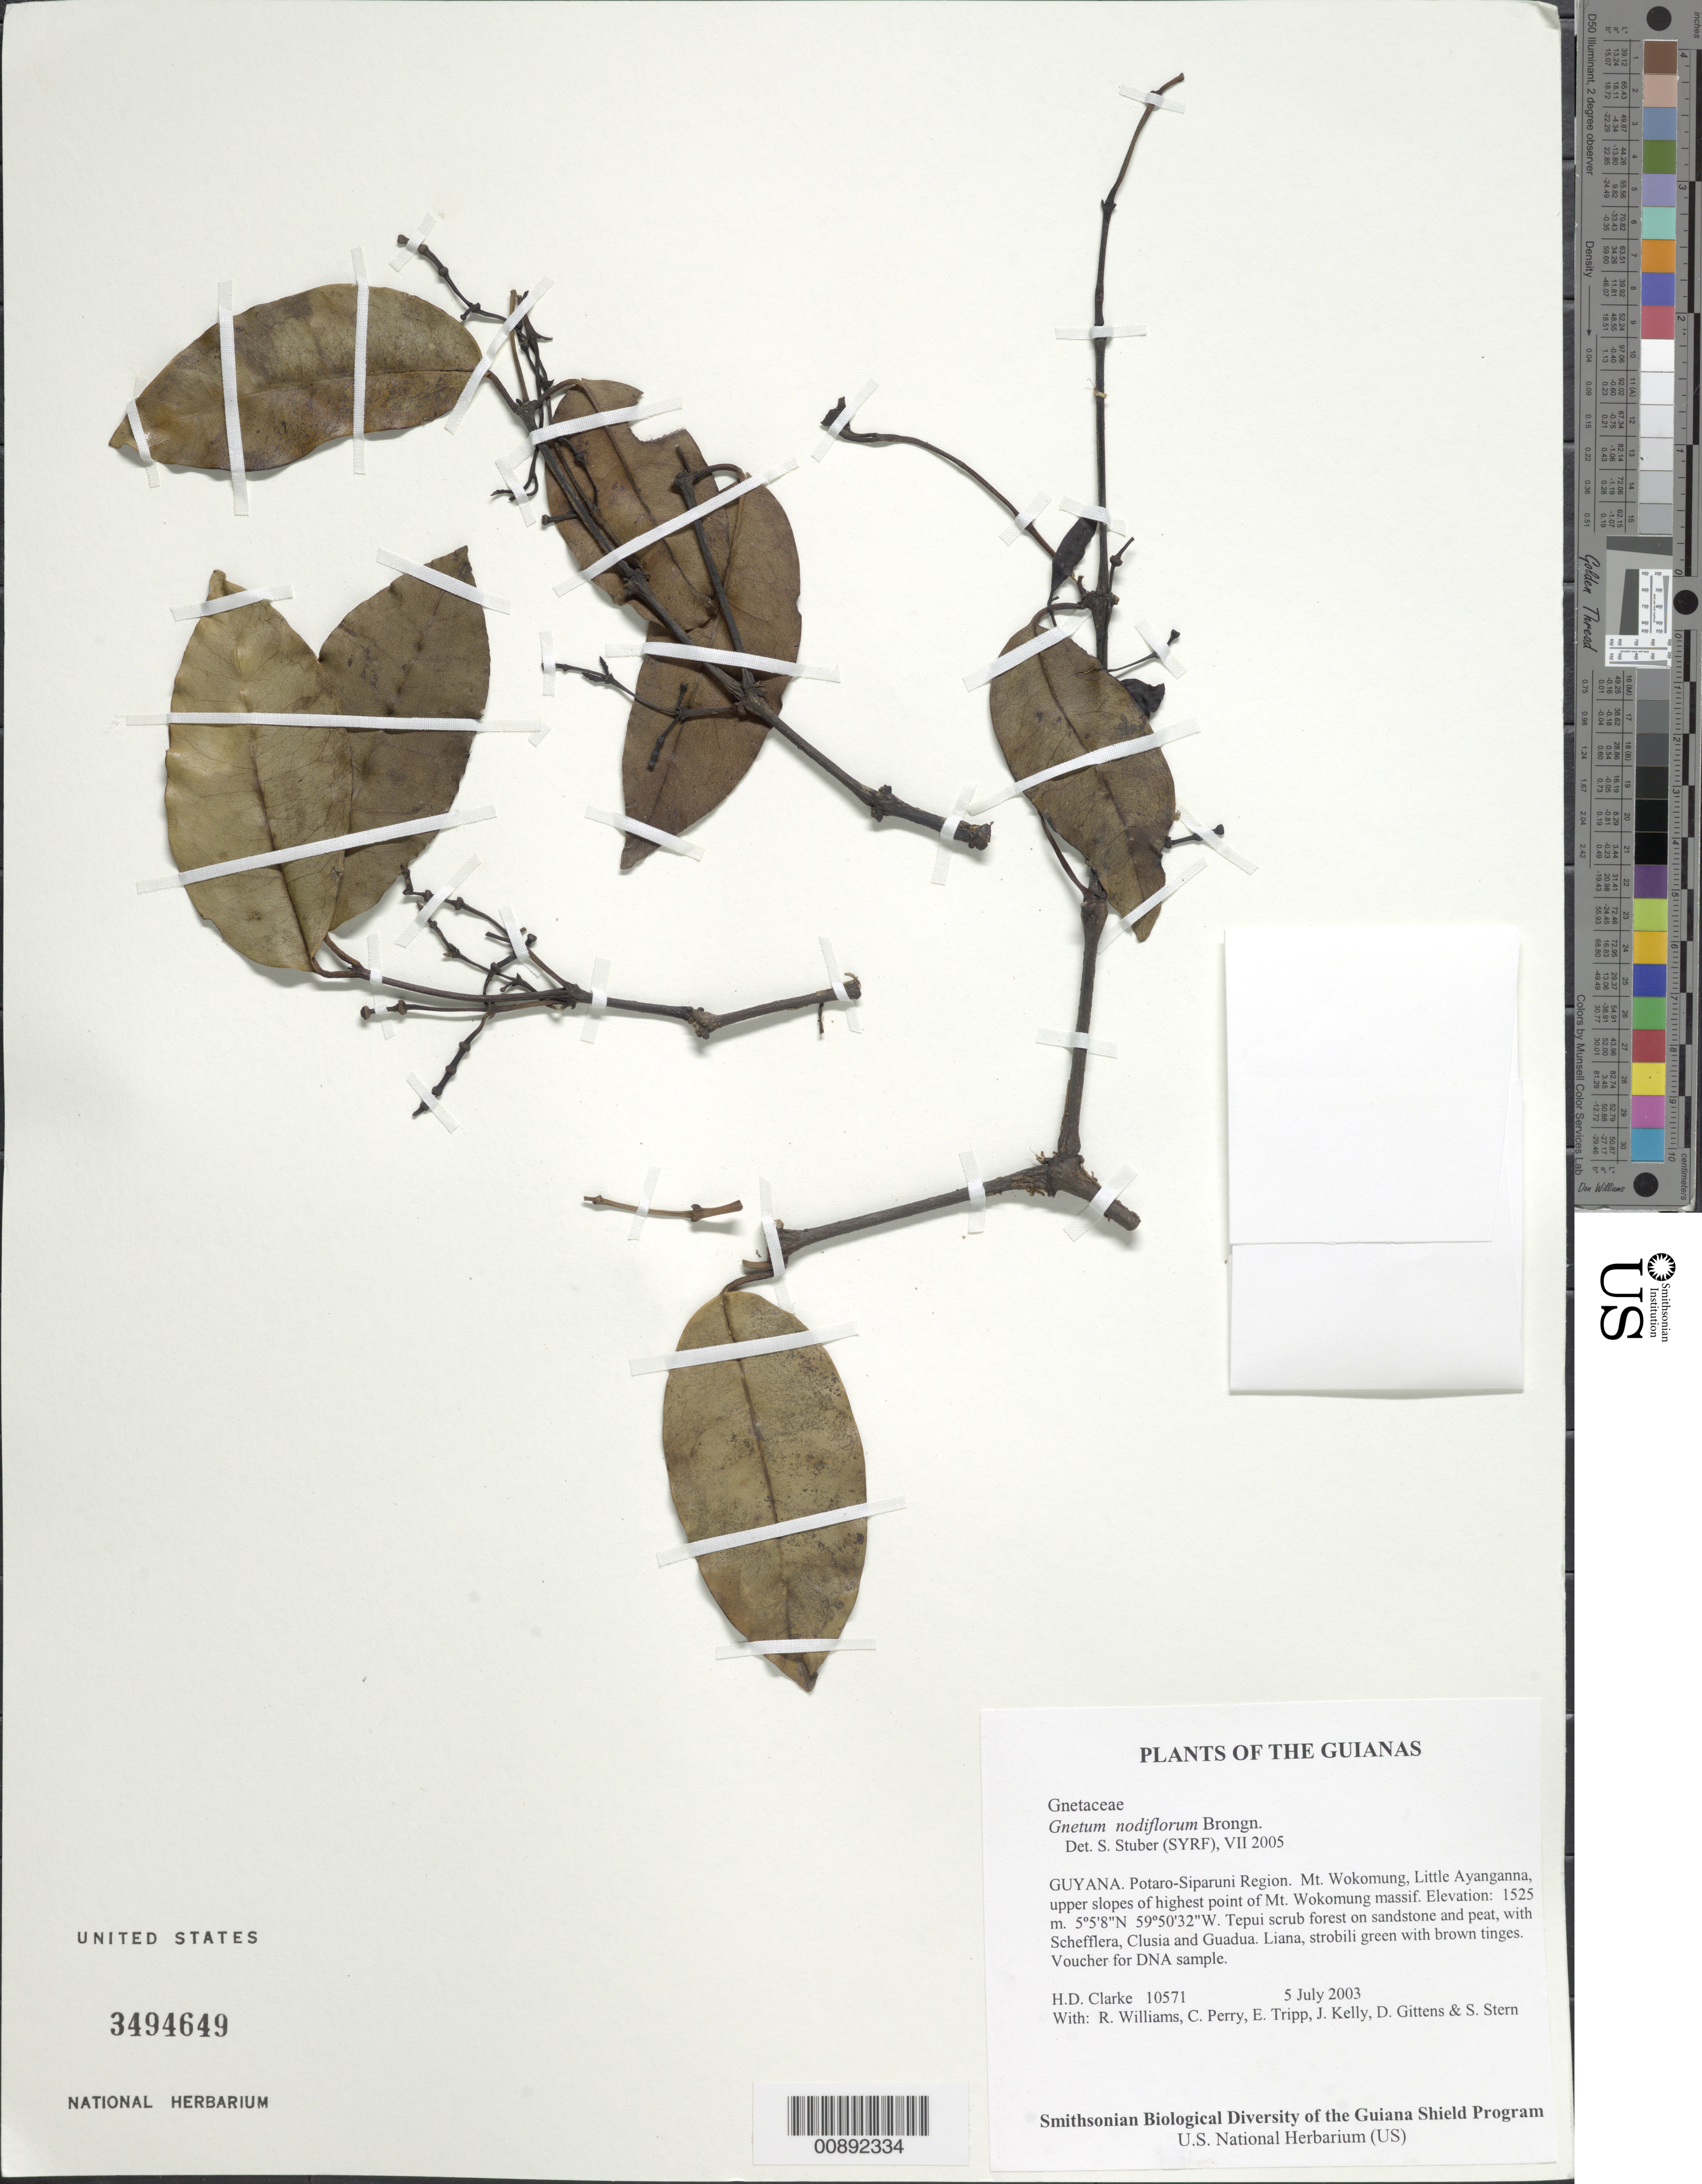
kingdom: Plantae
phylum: Tracheophyta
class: Gnetopsida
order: Gnetales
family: Gnetaceae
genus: Gnetum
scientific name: Gnetum nodiflorum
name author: Brongn.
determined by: Stuber, S.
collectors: H. D. Clarke, R. Williams, C. Perry, E. Tripp, J. Kelly, D. Gittens & S. R. Stern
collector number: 10571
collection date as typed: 5 July 2003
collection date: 2003-07-05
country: Guyana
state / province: Potaro-Siparuni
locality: Mt. Wokomung, Little Ayanganna, upper slopes of highest point of Mt. Wokomung massif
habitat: Tepui scrub forest on sandstone and peat, with Schefflera, Clusia and Guadua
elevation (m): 1525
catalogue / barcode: US 3494649